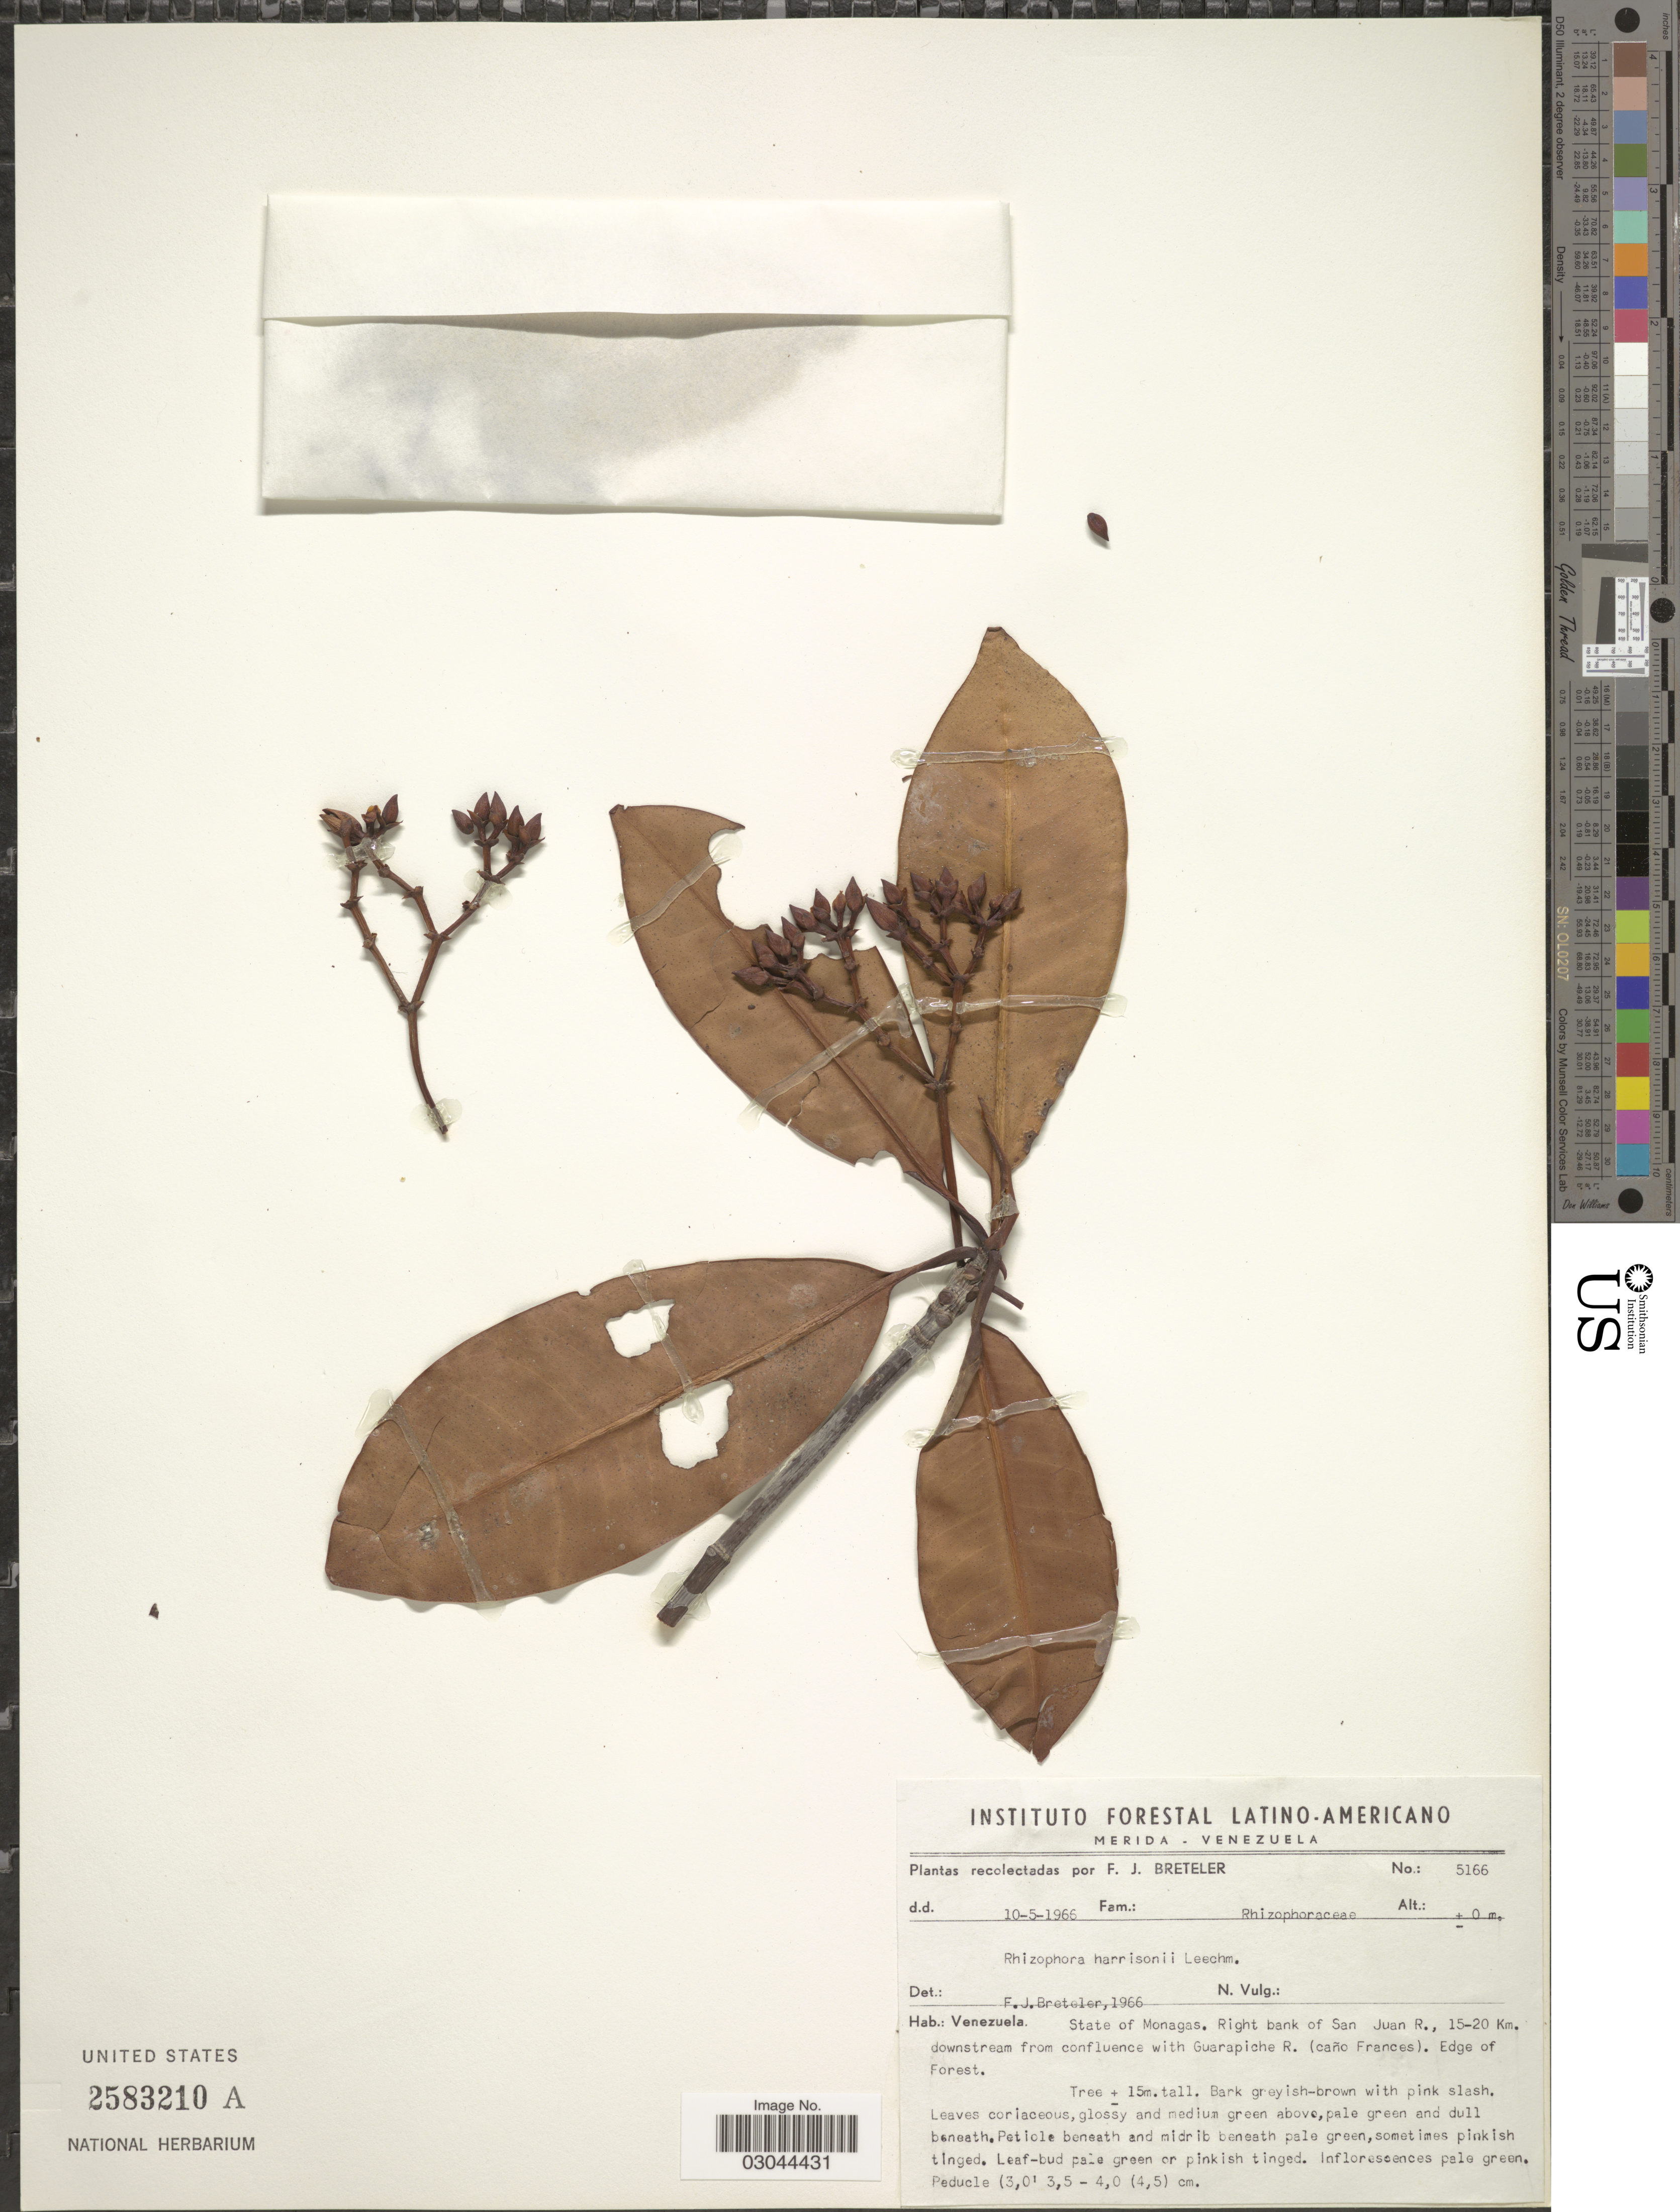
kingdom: Plantae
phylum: Tracheophyta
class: Magnoliopsida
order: Malpighiales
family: Rhizophoraceae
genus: Rhizophora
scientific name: Rhizophora harrisonii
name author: Leechm.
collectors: F. J. Breteler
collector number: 5166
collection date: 1966-05-10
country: Venezuela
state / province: Monagas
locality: Right bank of San Juan R., 15-20 Km. downstream from confluence with Guarapiche R. (Caño Frances). Edge of Forest.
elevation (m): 0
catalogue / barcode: US 2583210A